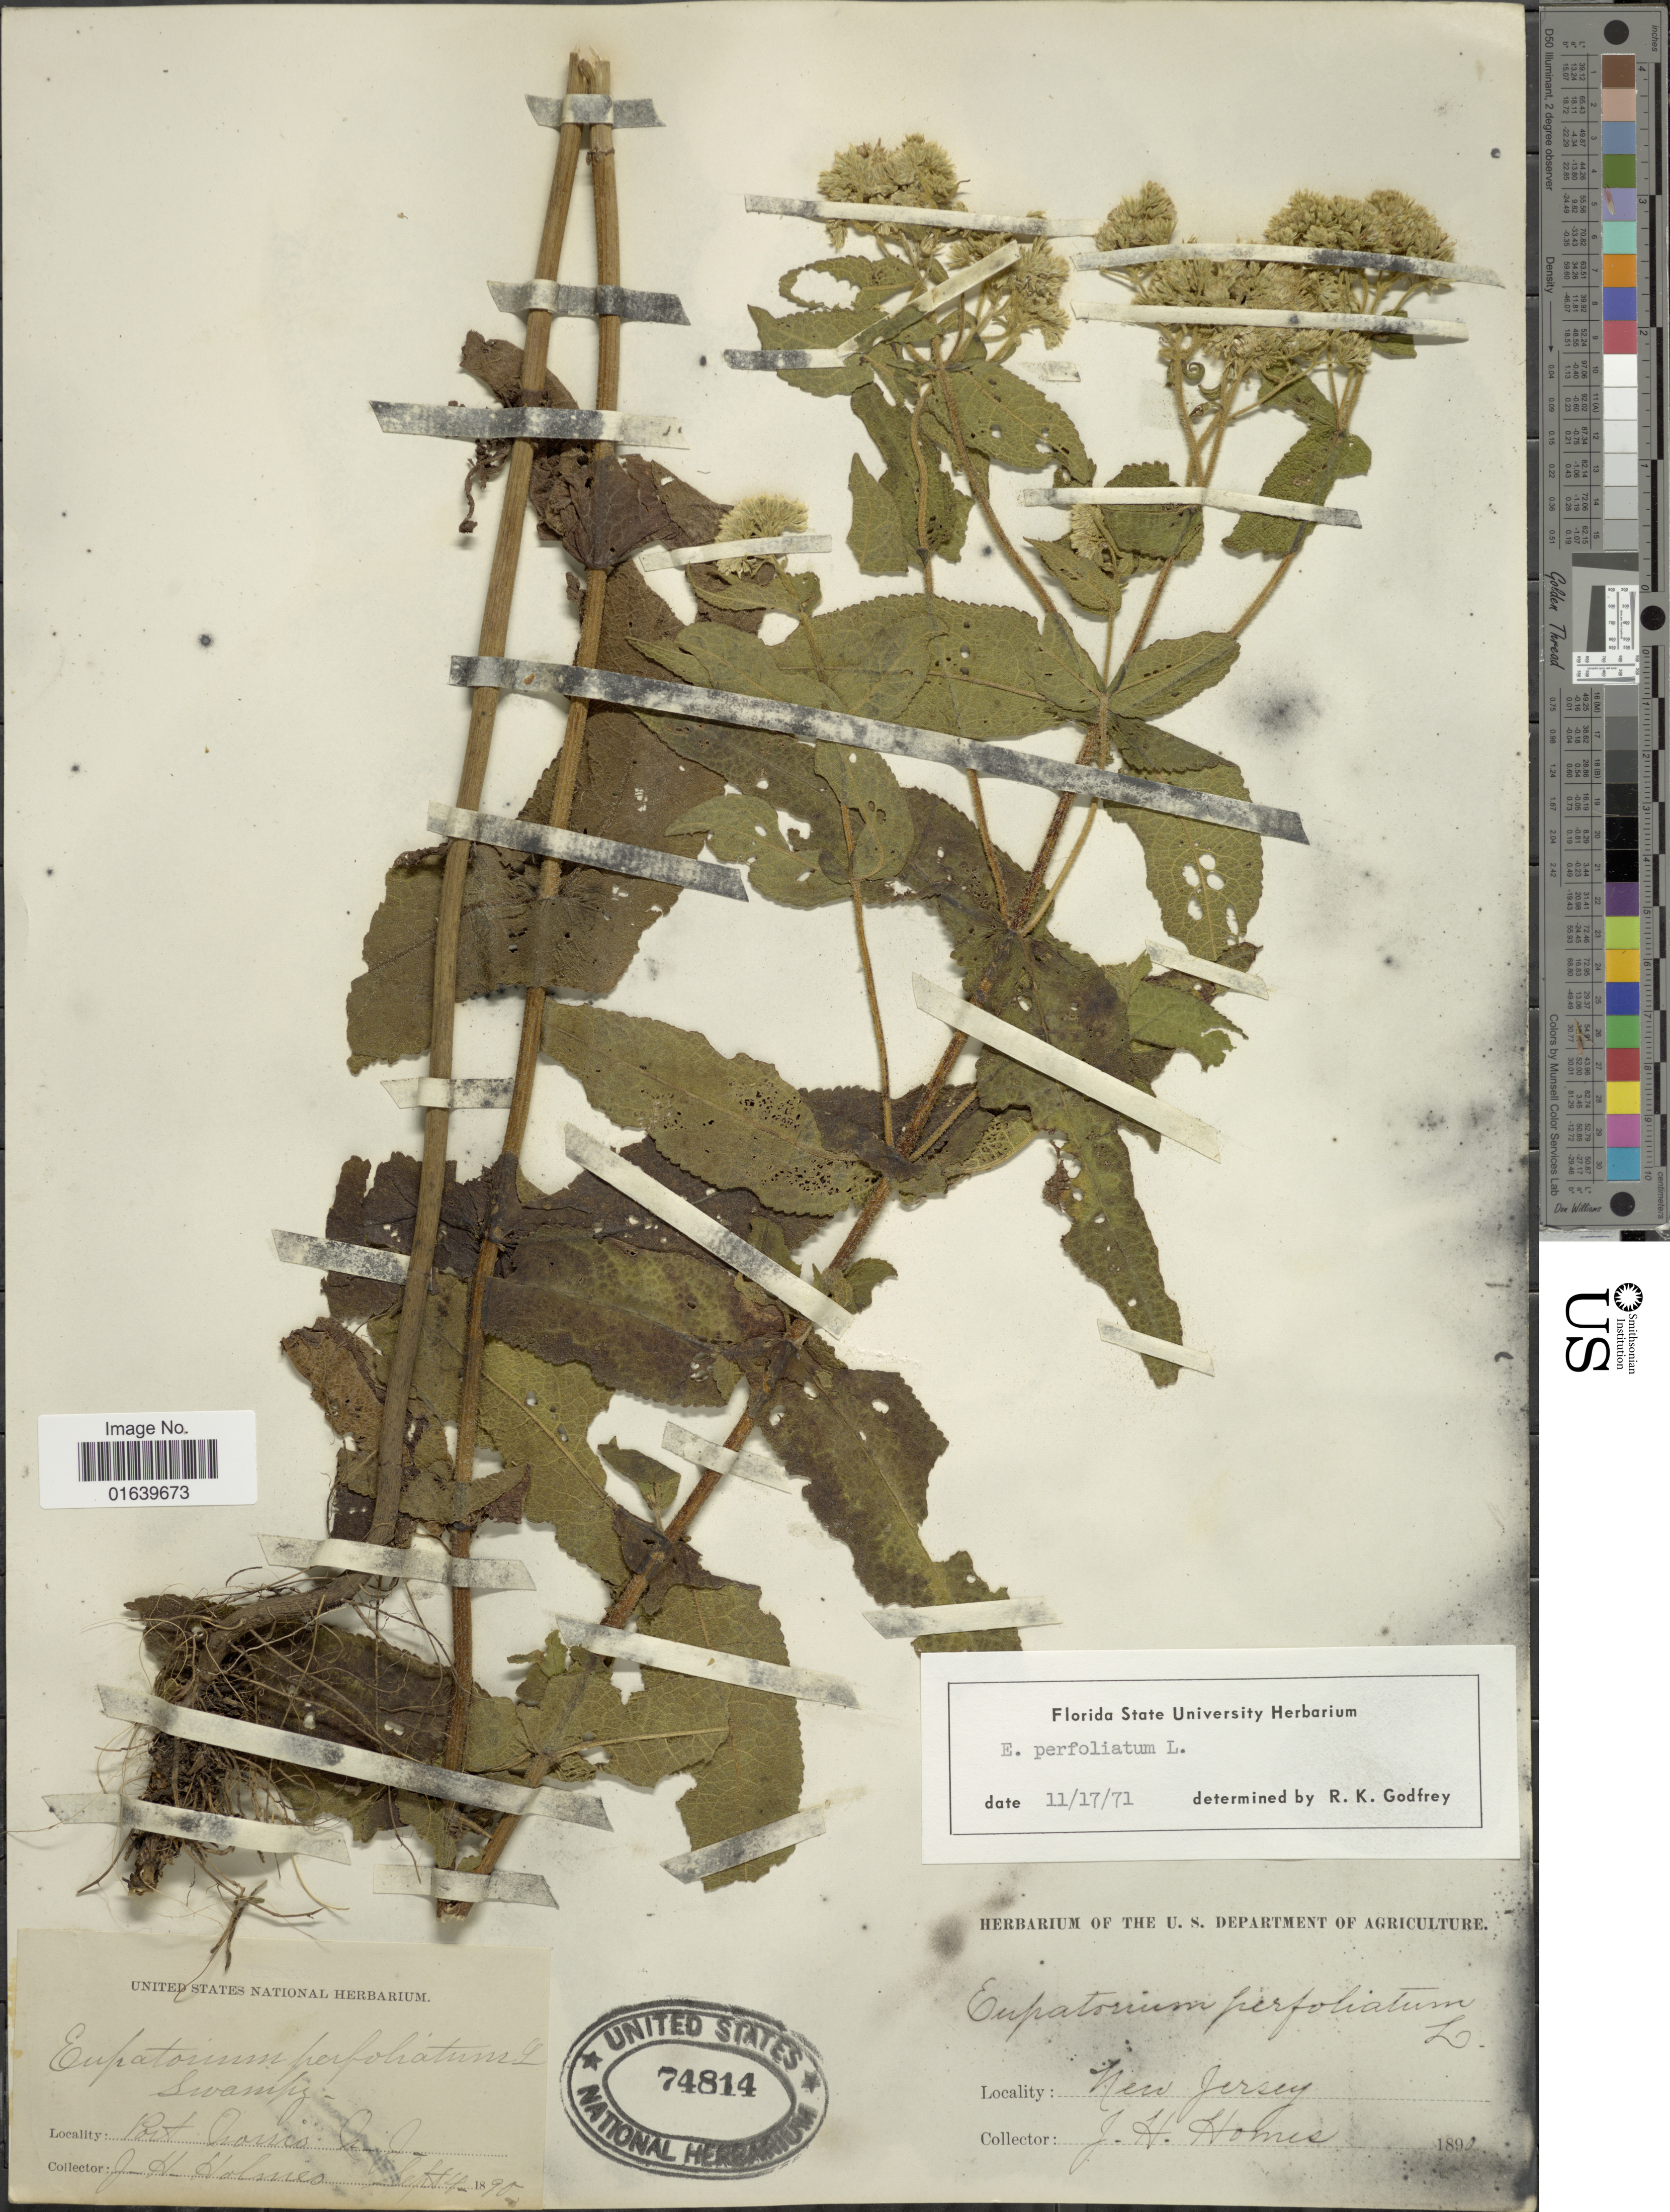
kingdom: Plantae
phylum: Tracheophyta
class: Magnoliopsida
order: Asterales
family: Asteraceae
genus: Eupatorium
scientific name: Eupatorium perfoliatum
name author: L.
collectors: J. Holmes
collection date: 1890-09-04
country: United States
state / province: New Jersey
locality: Port Norris.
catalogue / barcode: US 74814